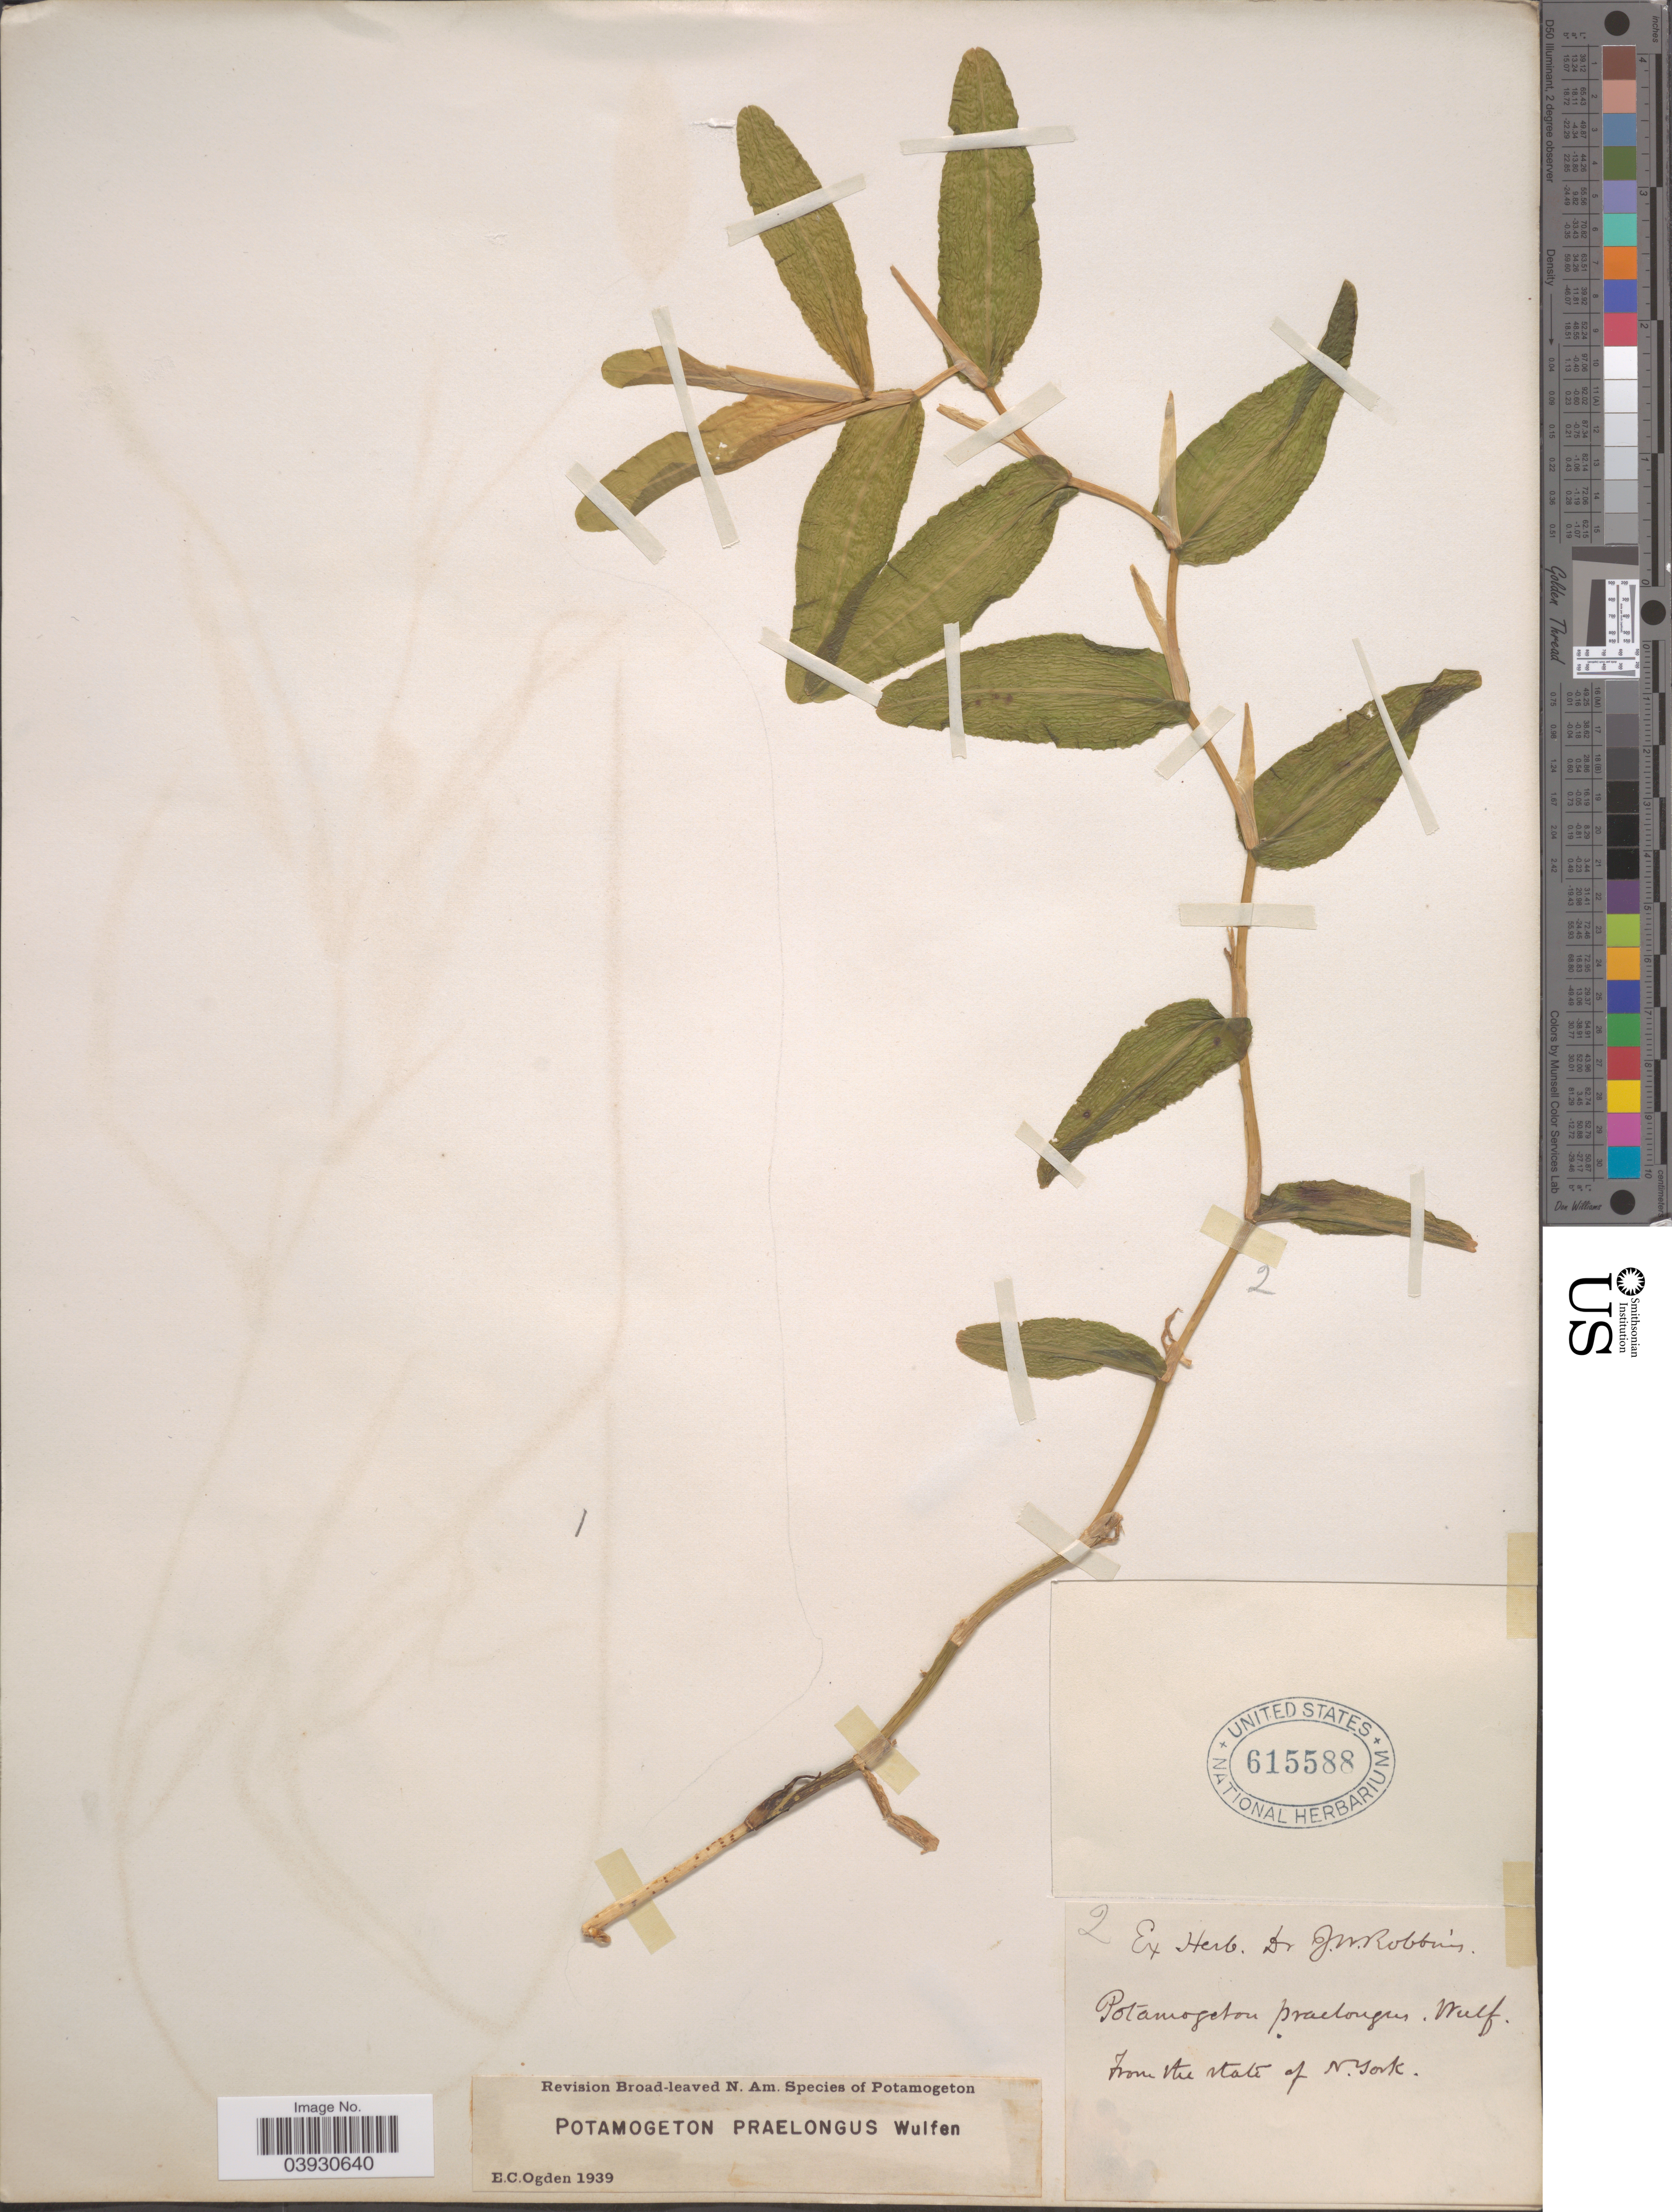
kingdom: Plantae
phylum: Tracheophyta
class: Liliopsida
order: Alismatales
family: Potamogetonaceae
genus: Potamogeton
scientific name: Potamogeton praelongus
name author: Wulfen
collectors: Ex Herb. J. W. Robbins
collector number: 2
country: United States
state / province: New York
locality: From the State of N. York.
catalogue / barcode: US 615588